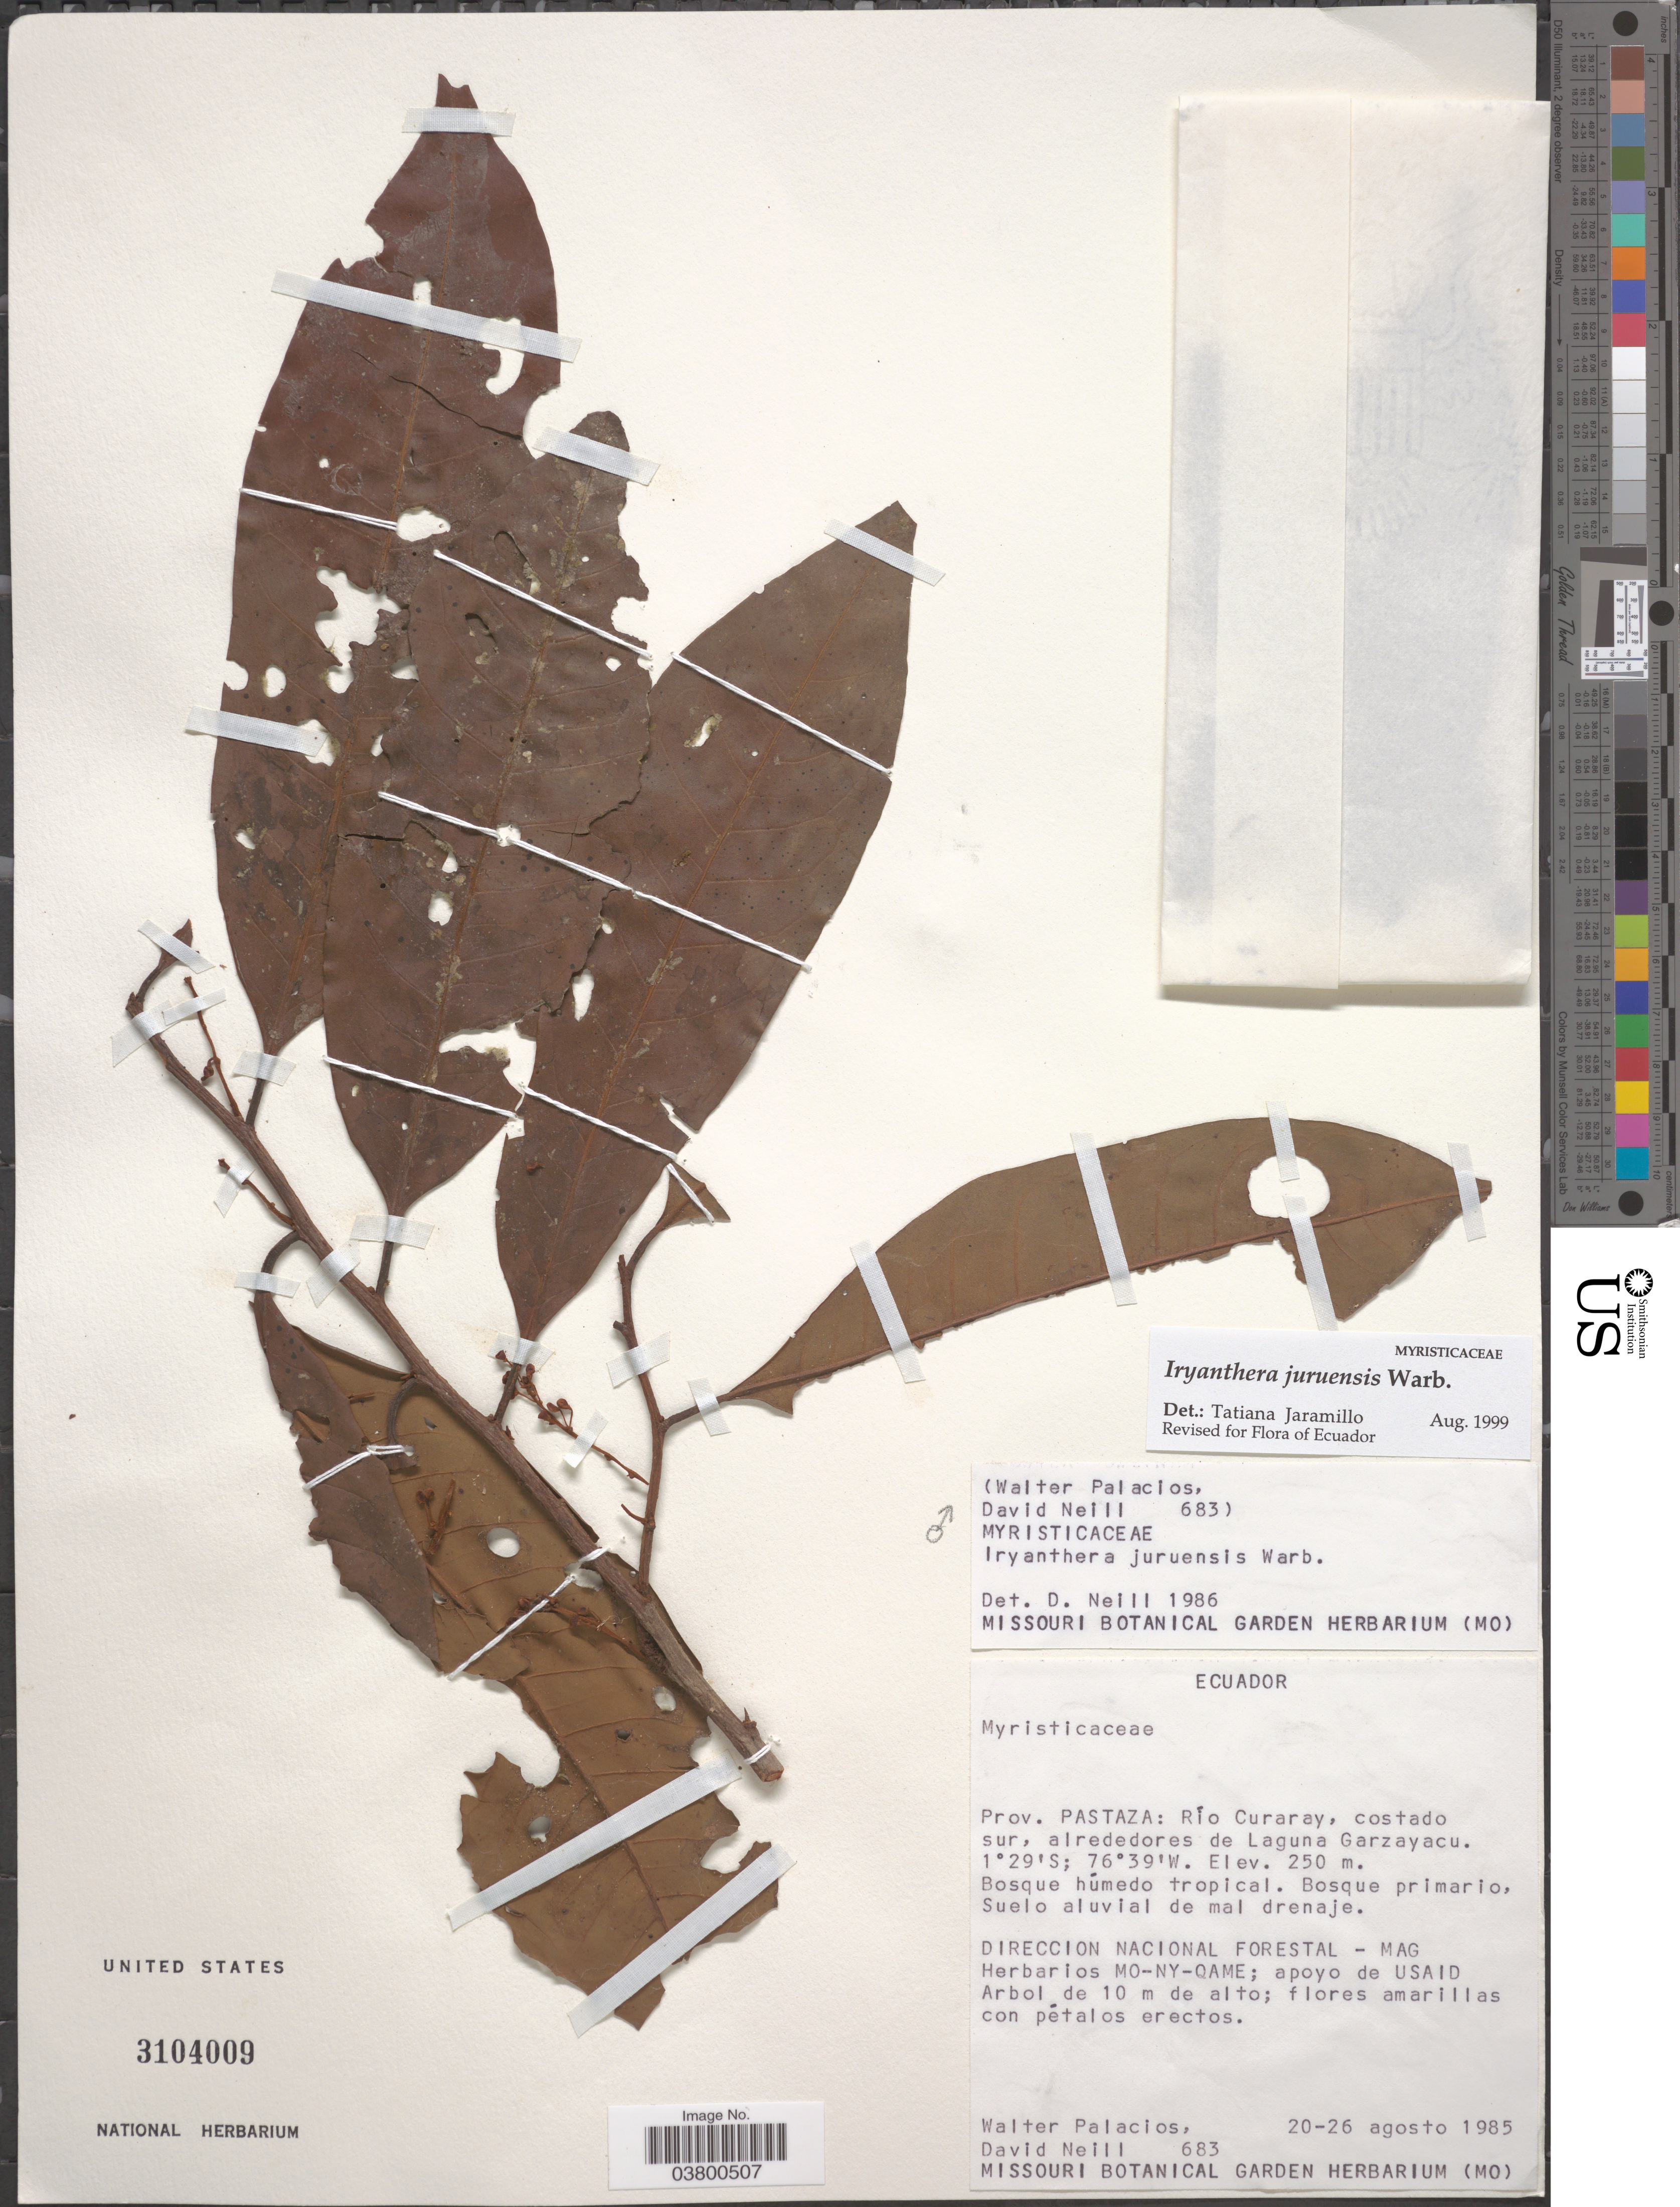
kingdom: Plantae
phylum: Tracheophyta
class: Magnoliopsida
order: Magnoliales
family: Myristicaceae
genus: Iryanthera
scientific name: Iryanthera juruensis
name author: Warb.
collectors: W. Palacios & D. Neill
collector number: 683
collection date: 1985-08-20/1985-08-26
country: Ecuador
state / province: Pastaza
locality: Río Curaray, costado sur, alrededores de Laguna Garzayacu.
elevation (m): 250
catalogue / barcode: US 3104009